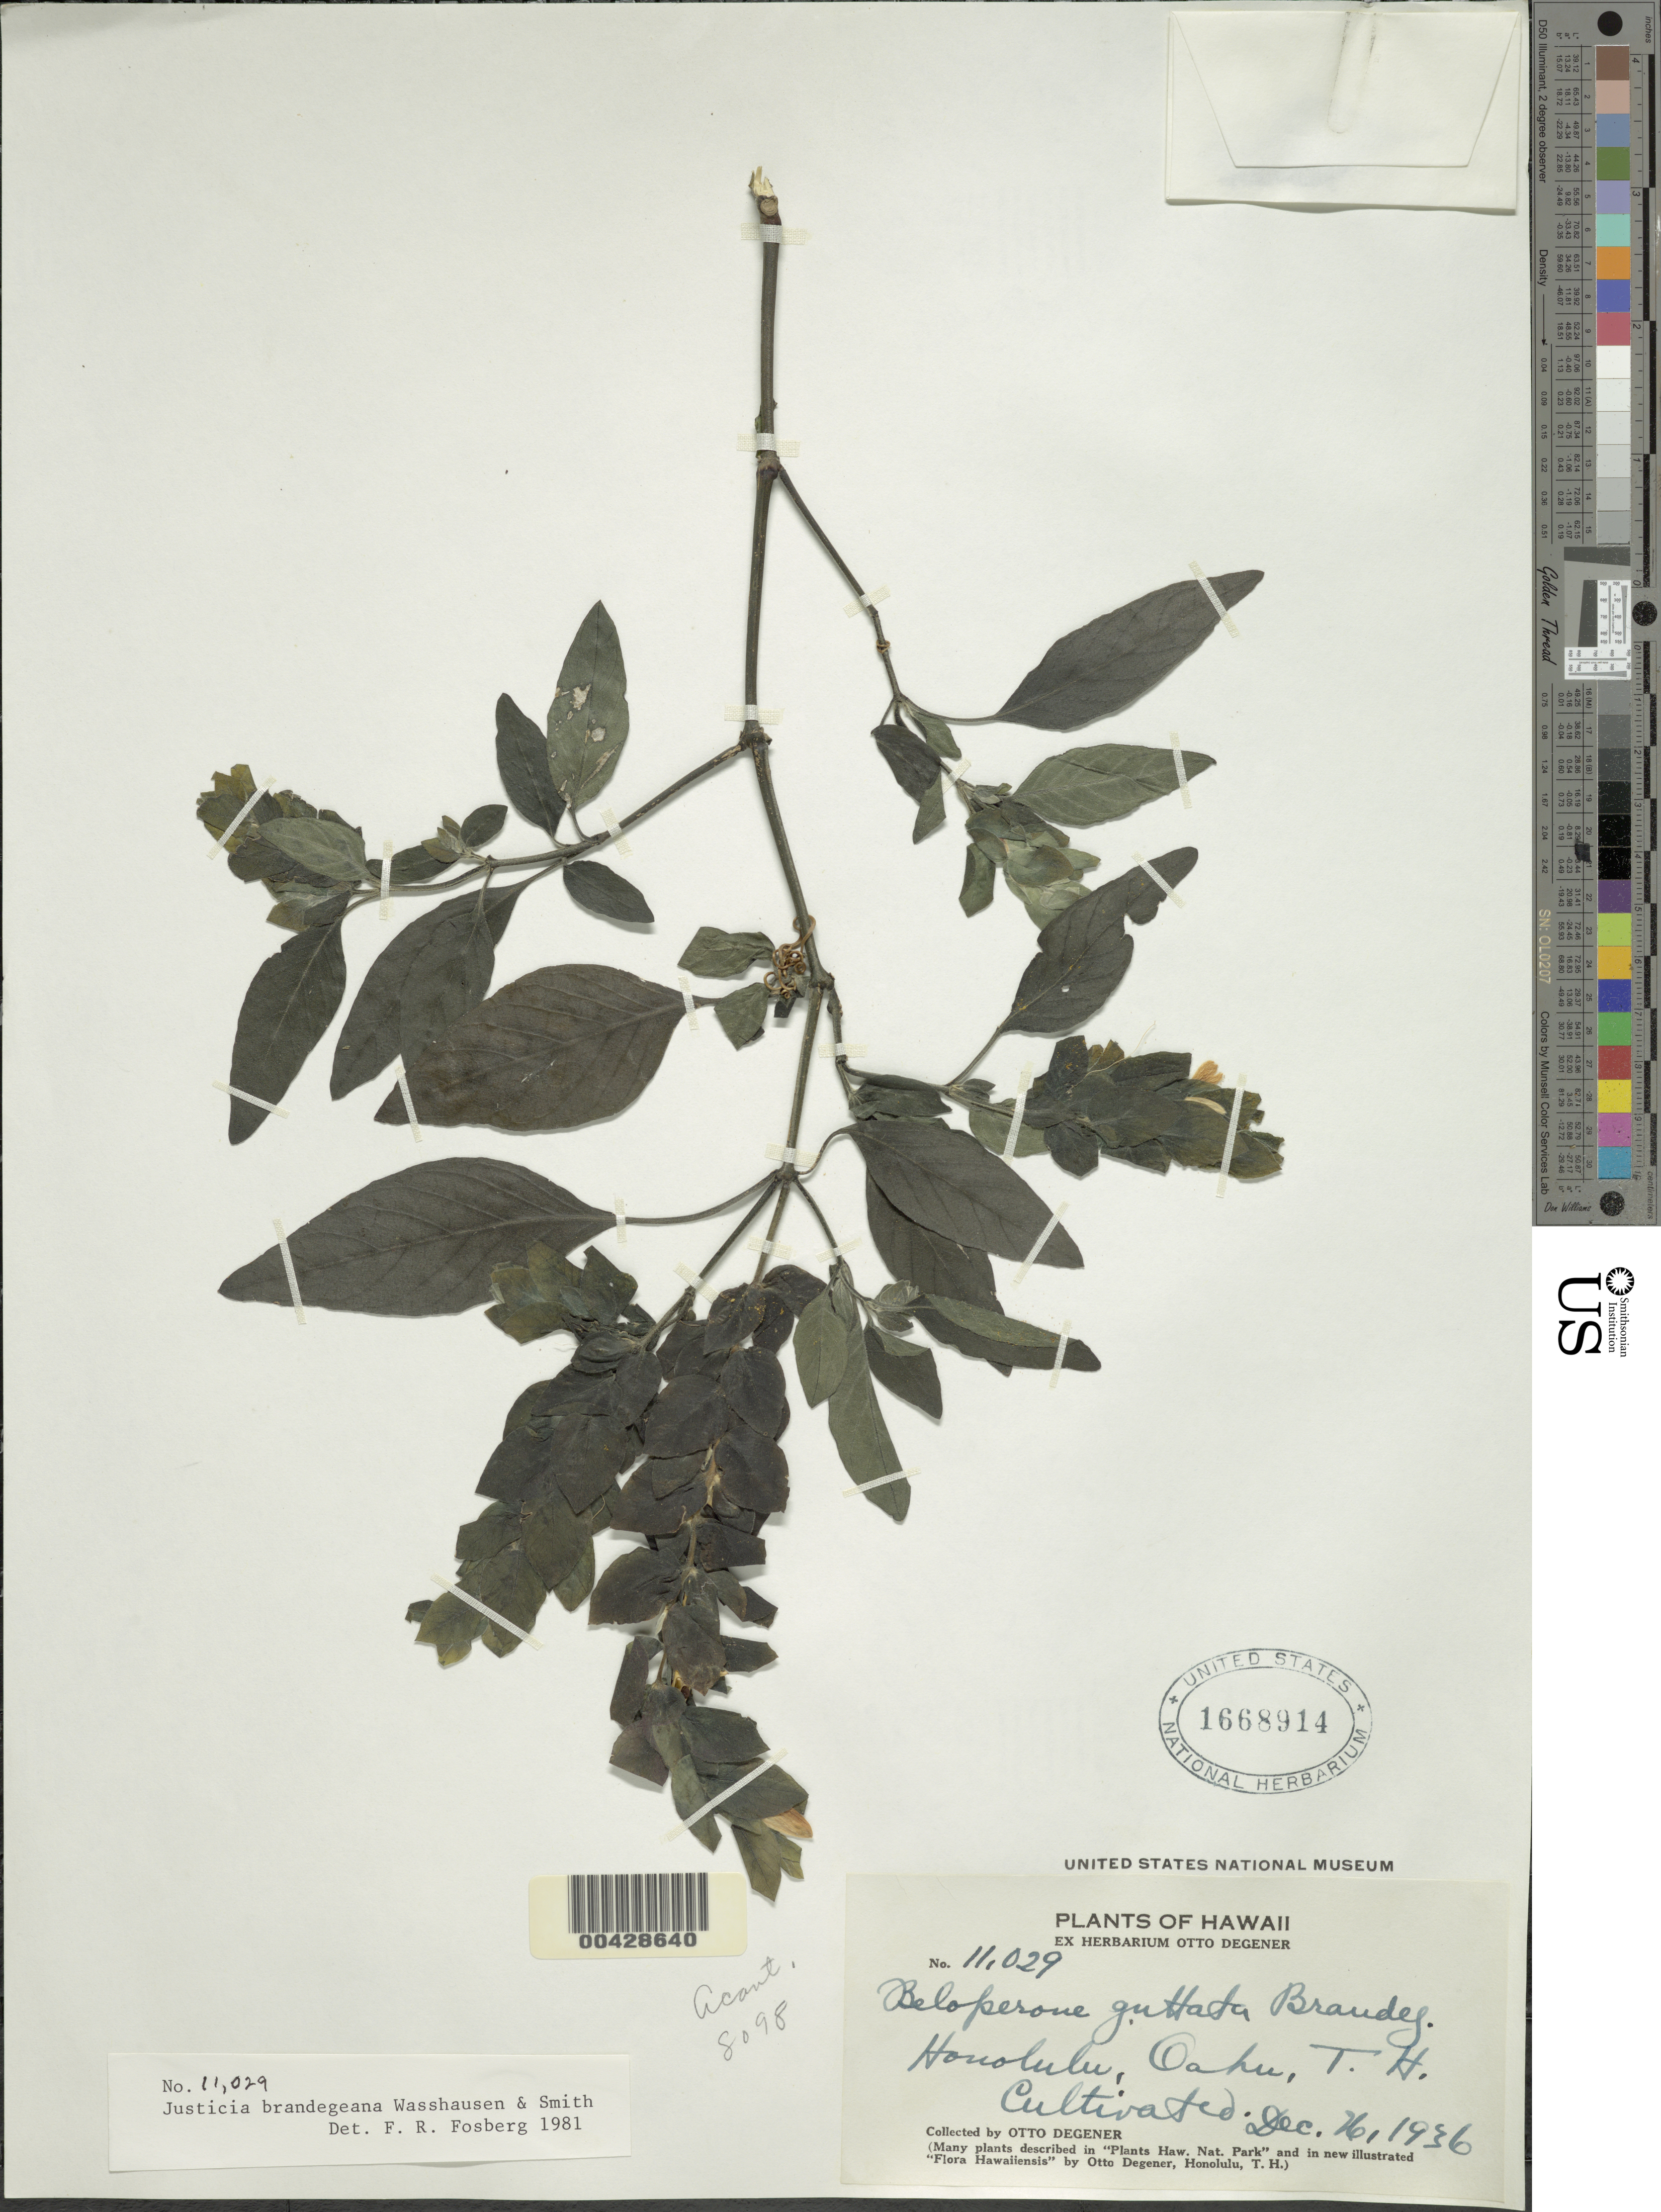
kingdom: Plantae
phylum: Tracheophyta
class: Magnoliopsida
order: Lamiales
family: Acanthaceae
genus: Justicia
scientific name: Justicia brandegeana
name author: Wassh. & L.B. Sm.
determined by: Fosberg, F. R.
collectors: O. Degener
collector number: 11029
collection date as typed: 26 Dec 1936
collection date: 1936-12-26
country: United States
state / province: Hawaii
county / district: Honolulu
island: Oahu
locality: Honolulu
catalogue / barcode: US 1668914